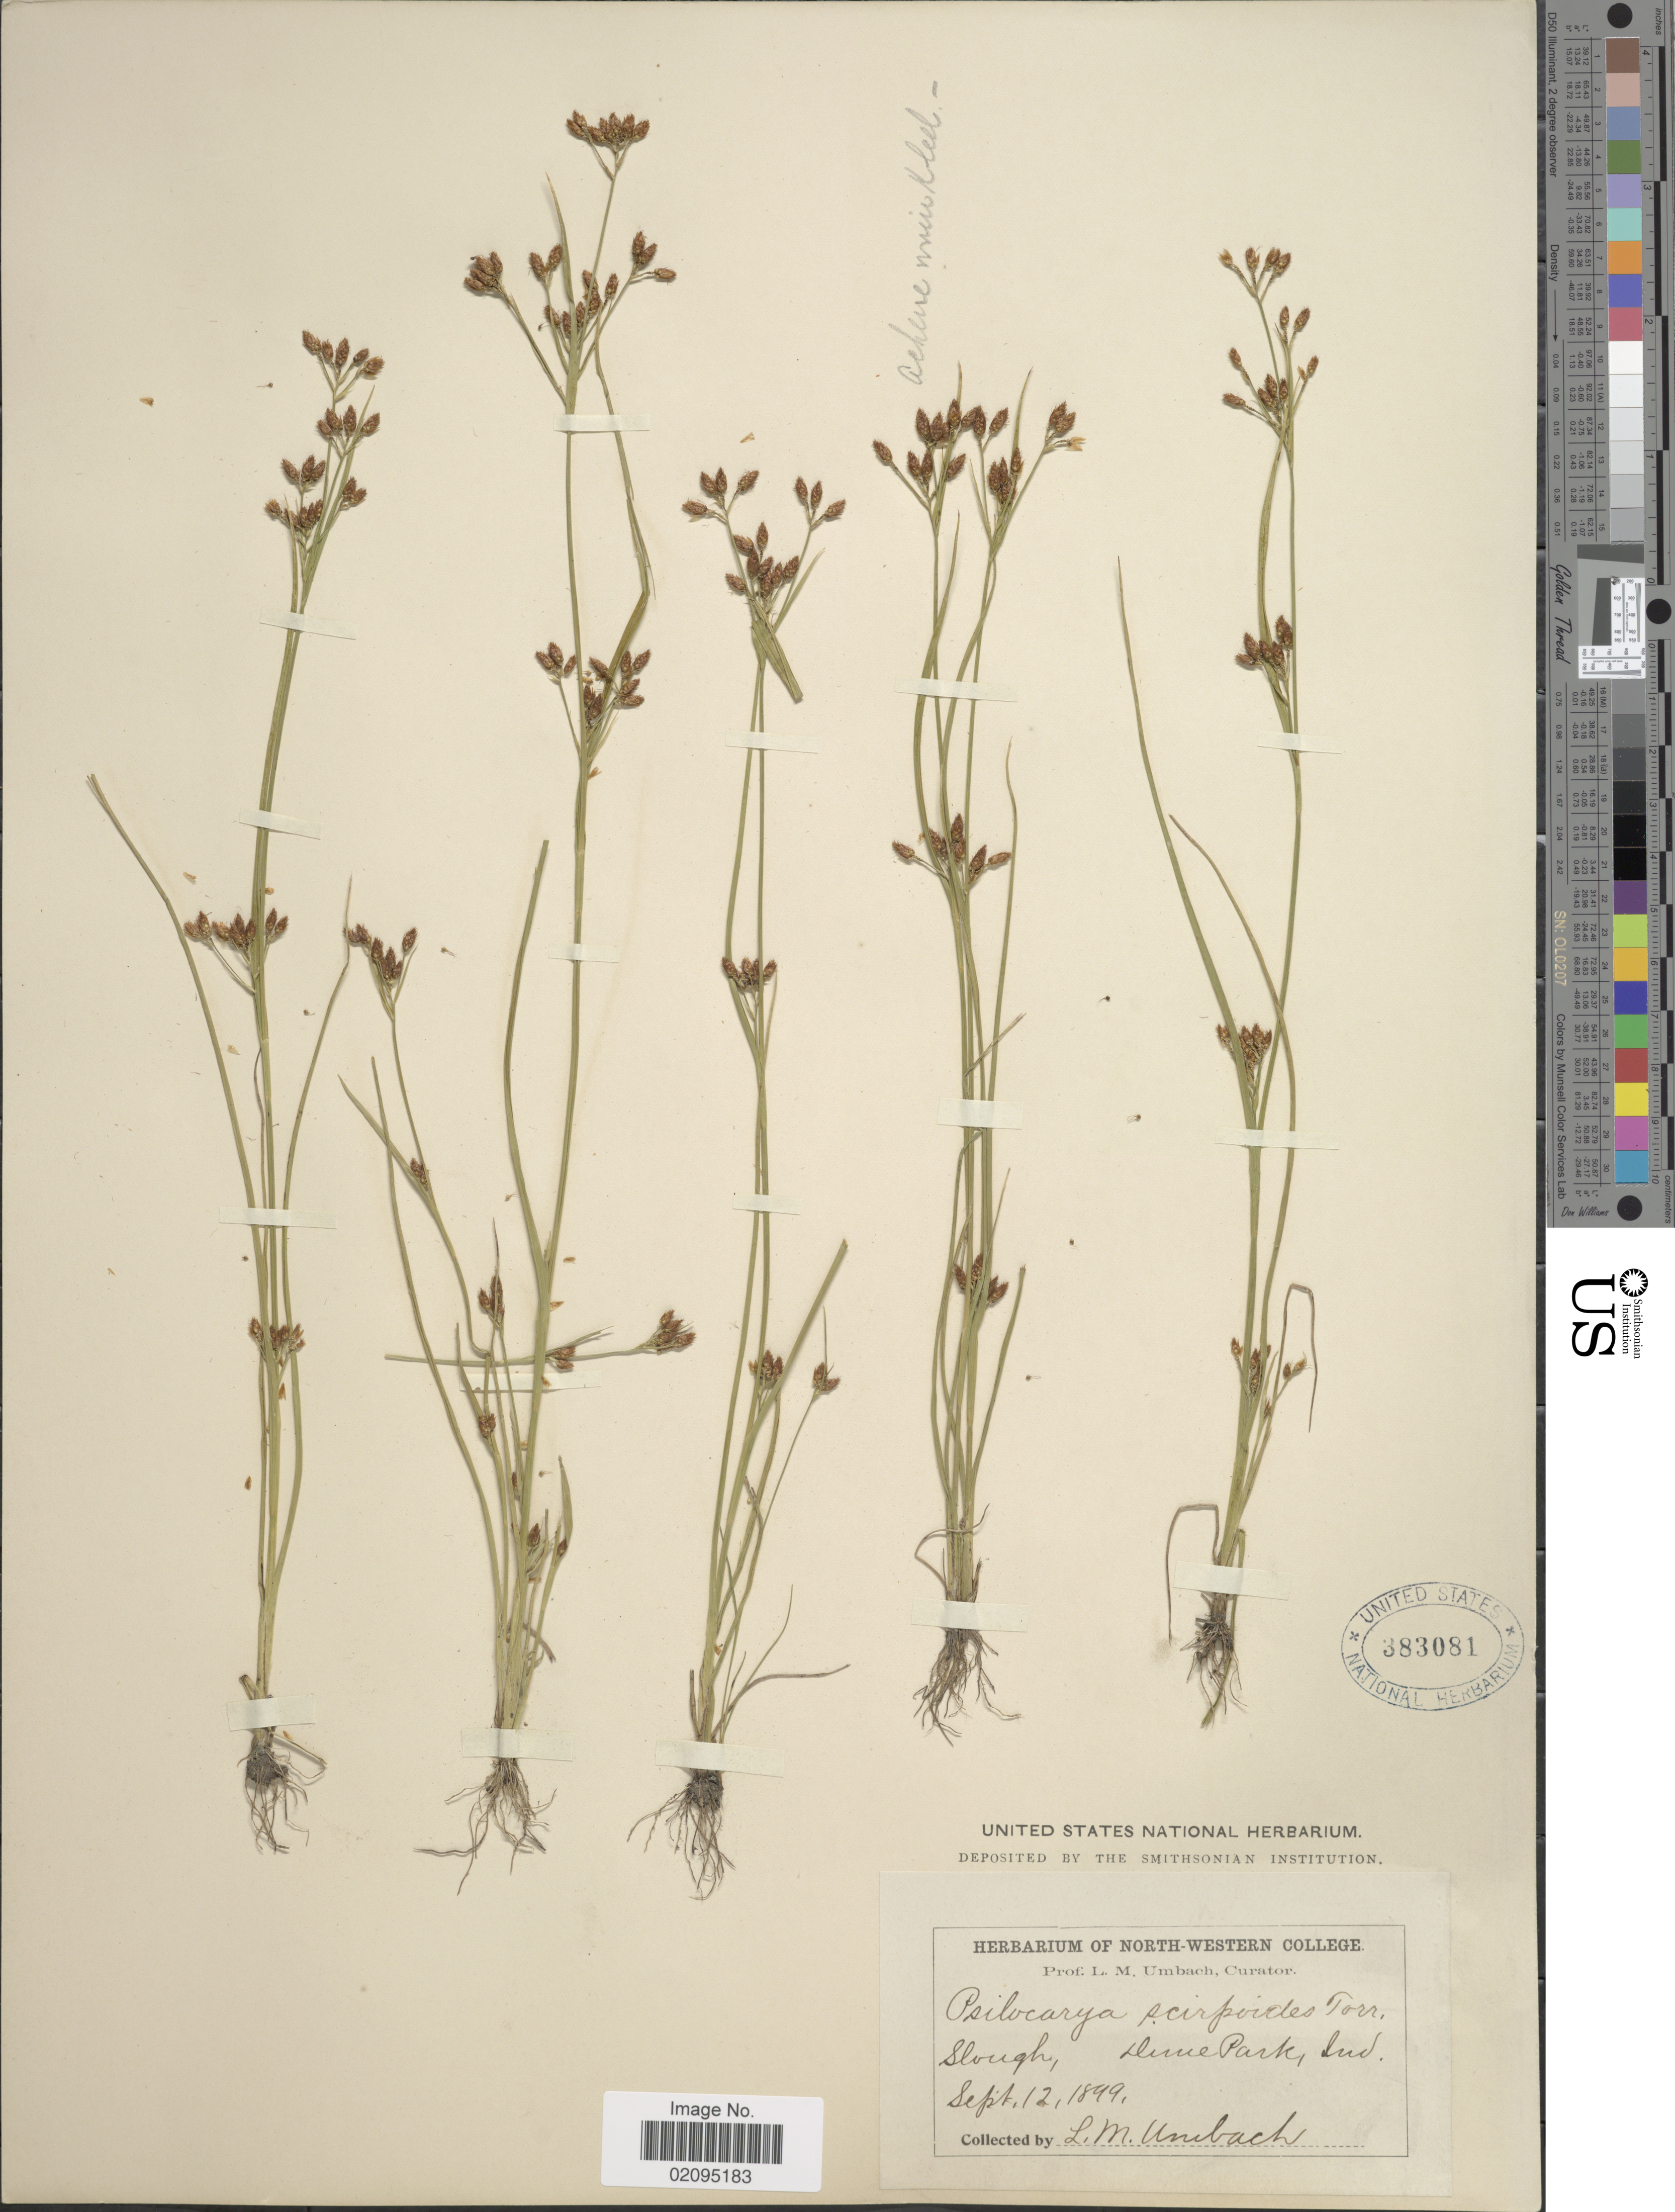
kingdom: Plantae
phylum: Tracheophyta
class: Liliopsida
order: Poales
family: Cyperaceae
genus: Rhynchospora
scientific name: Rhynchospora scirpoides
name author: (Torr.) Griseb.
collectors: L. M. Umbach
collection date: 1899-09-12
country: United States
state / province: Indiana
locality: Slough, Dune Park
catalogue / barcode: US 383081